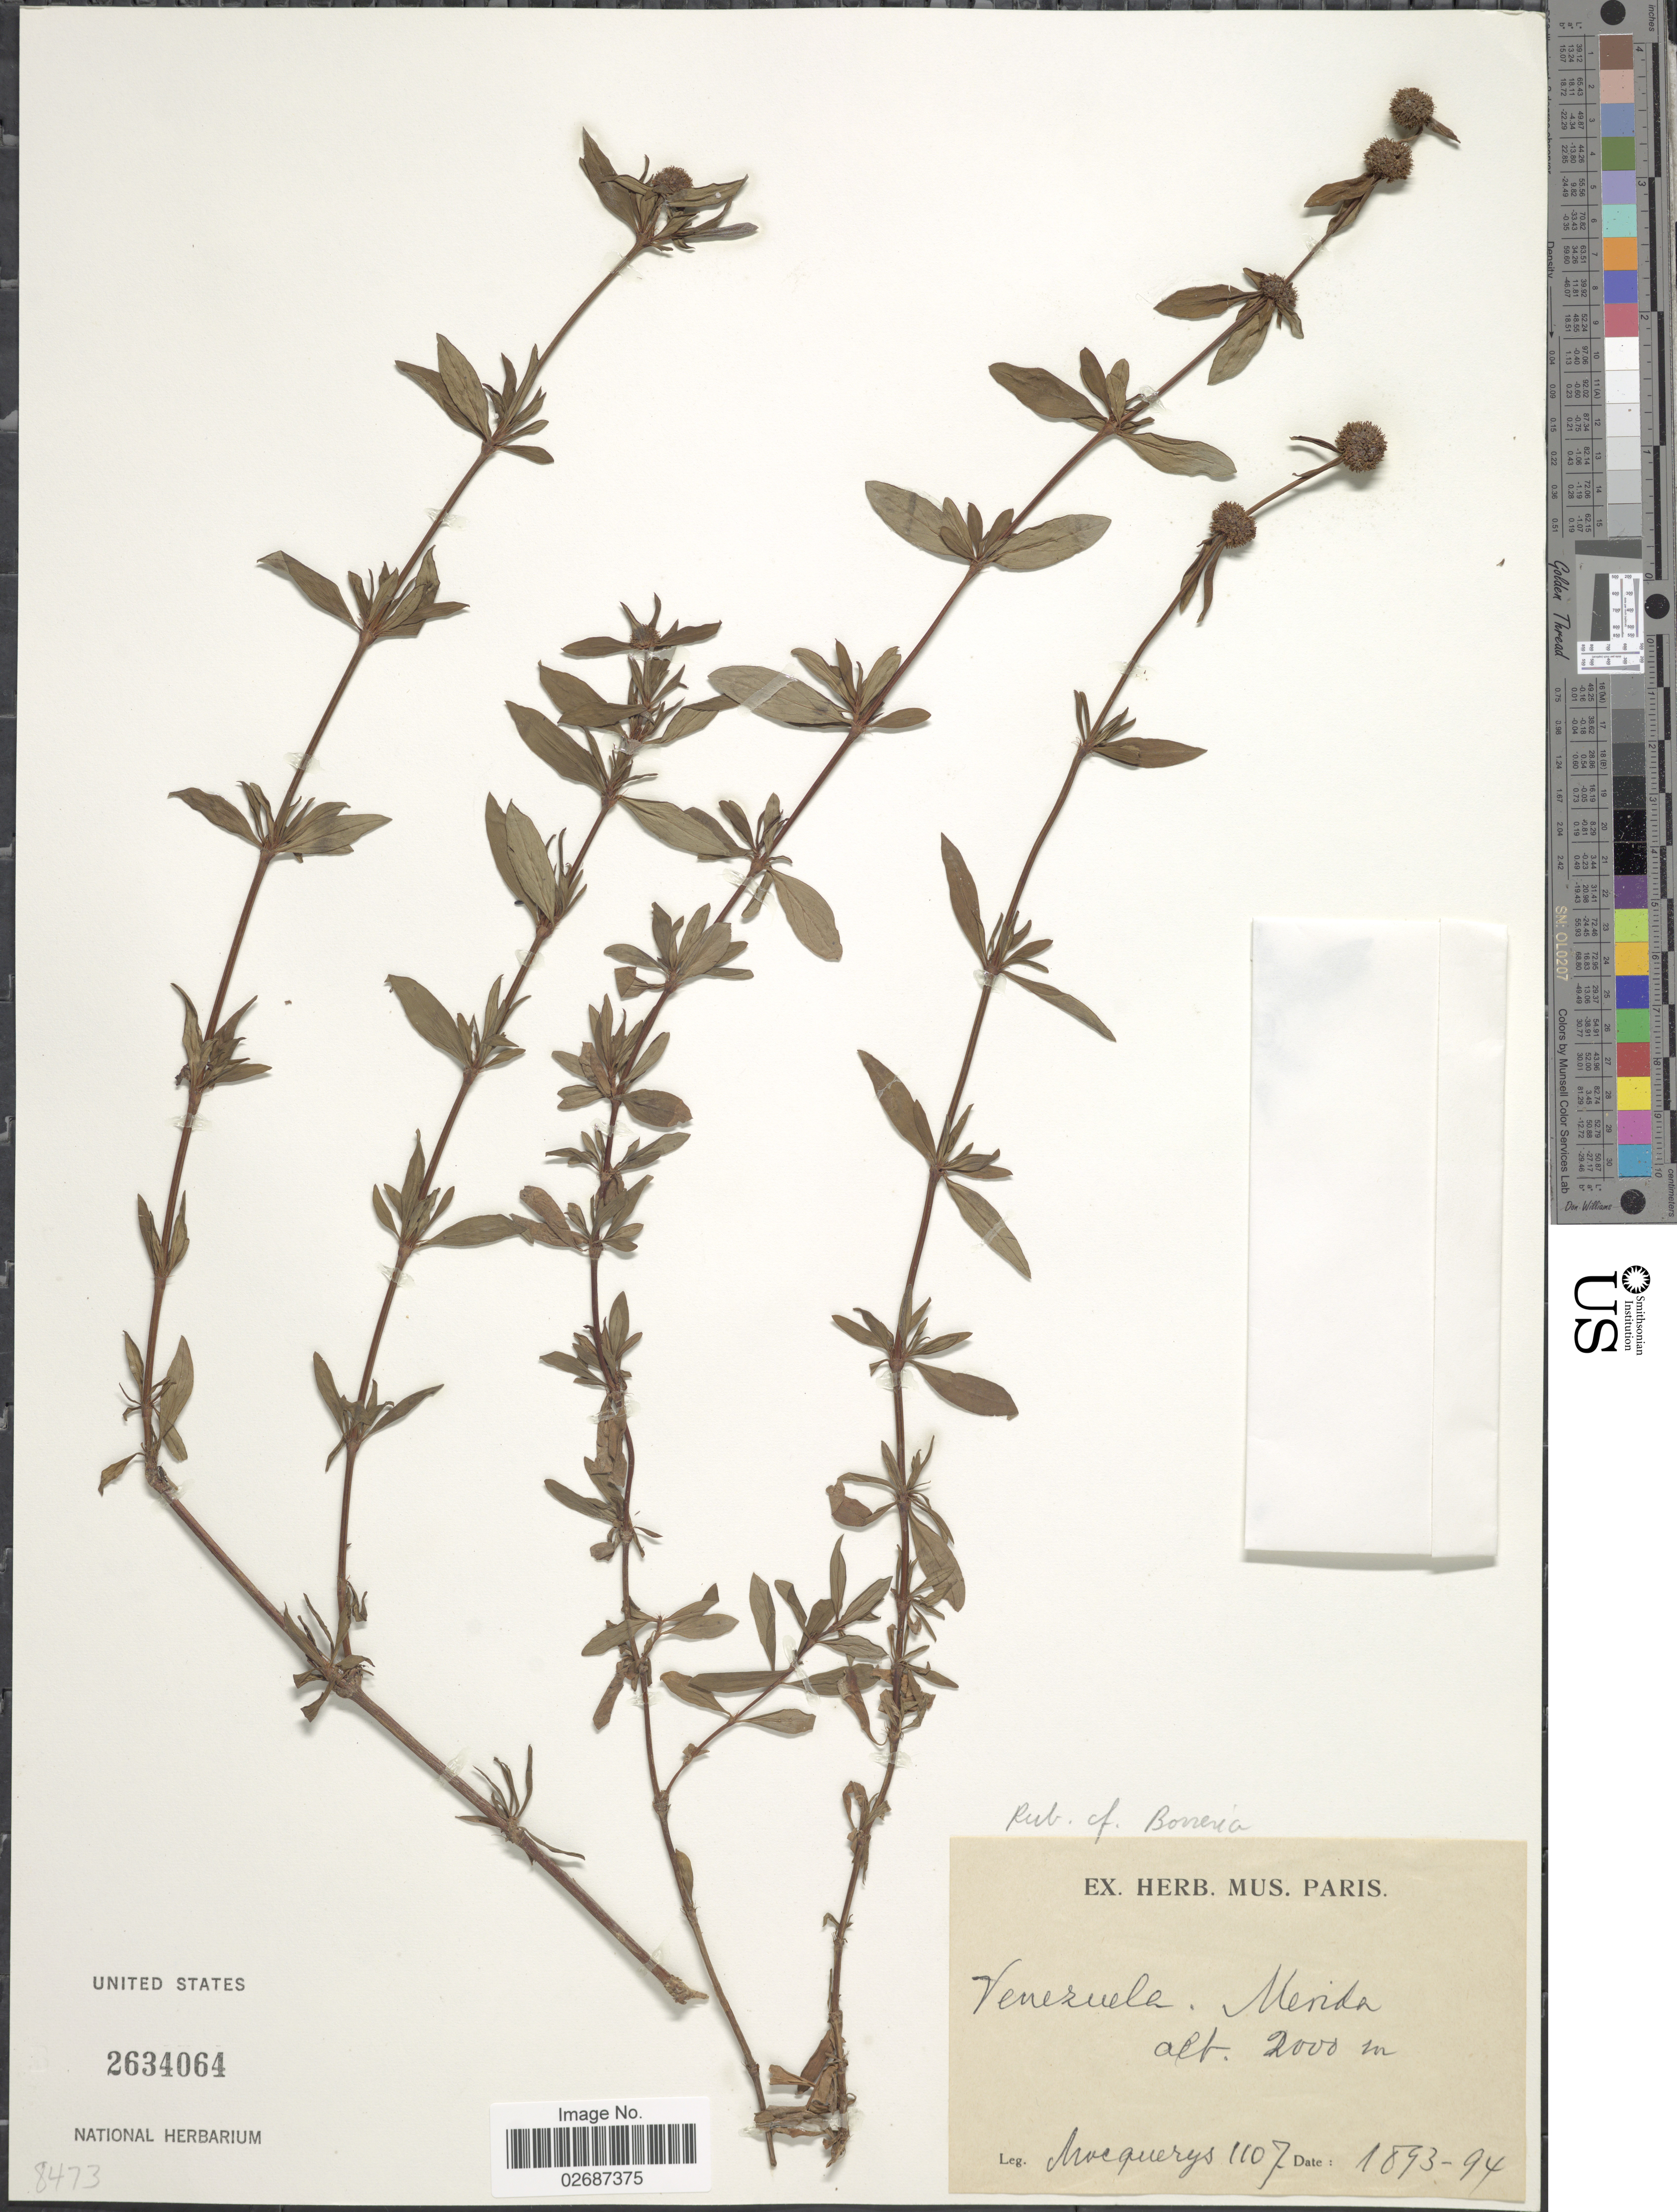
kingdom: Plantae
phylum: Tracheophyta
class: Magnoliopsida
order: Gentianales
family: Rubiaceae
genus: Borreria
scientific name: Borreria sp.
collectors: A. Mocquerys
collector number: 1107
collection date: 1893/1894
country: Venezuela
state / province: Mérida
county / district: Libertador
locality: Mérida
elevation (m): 2000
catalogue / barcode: US 2634064